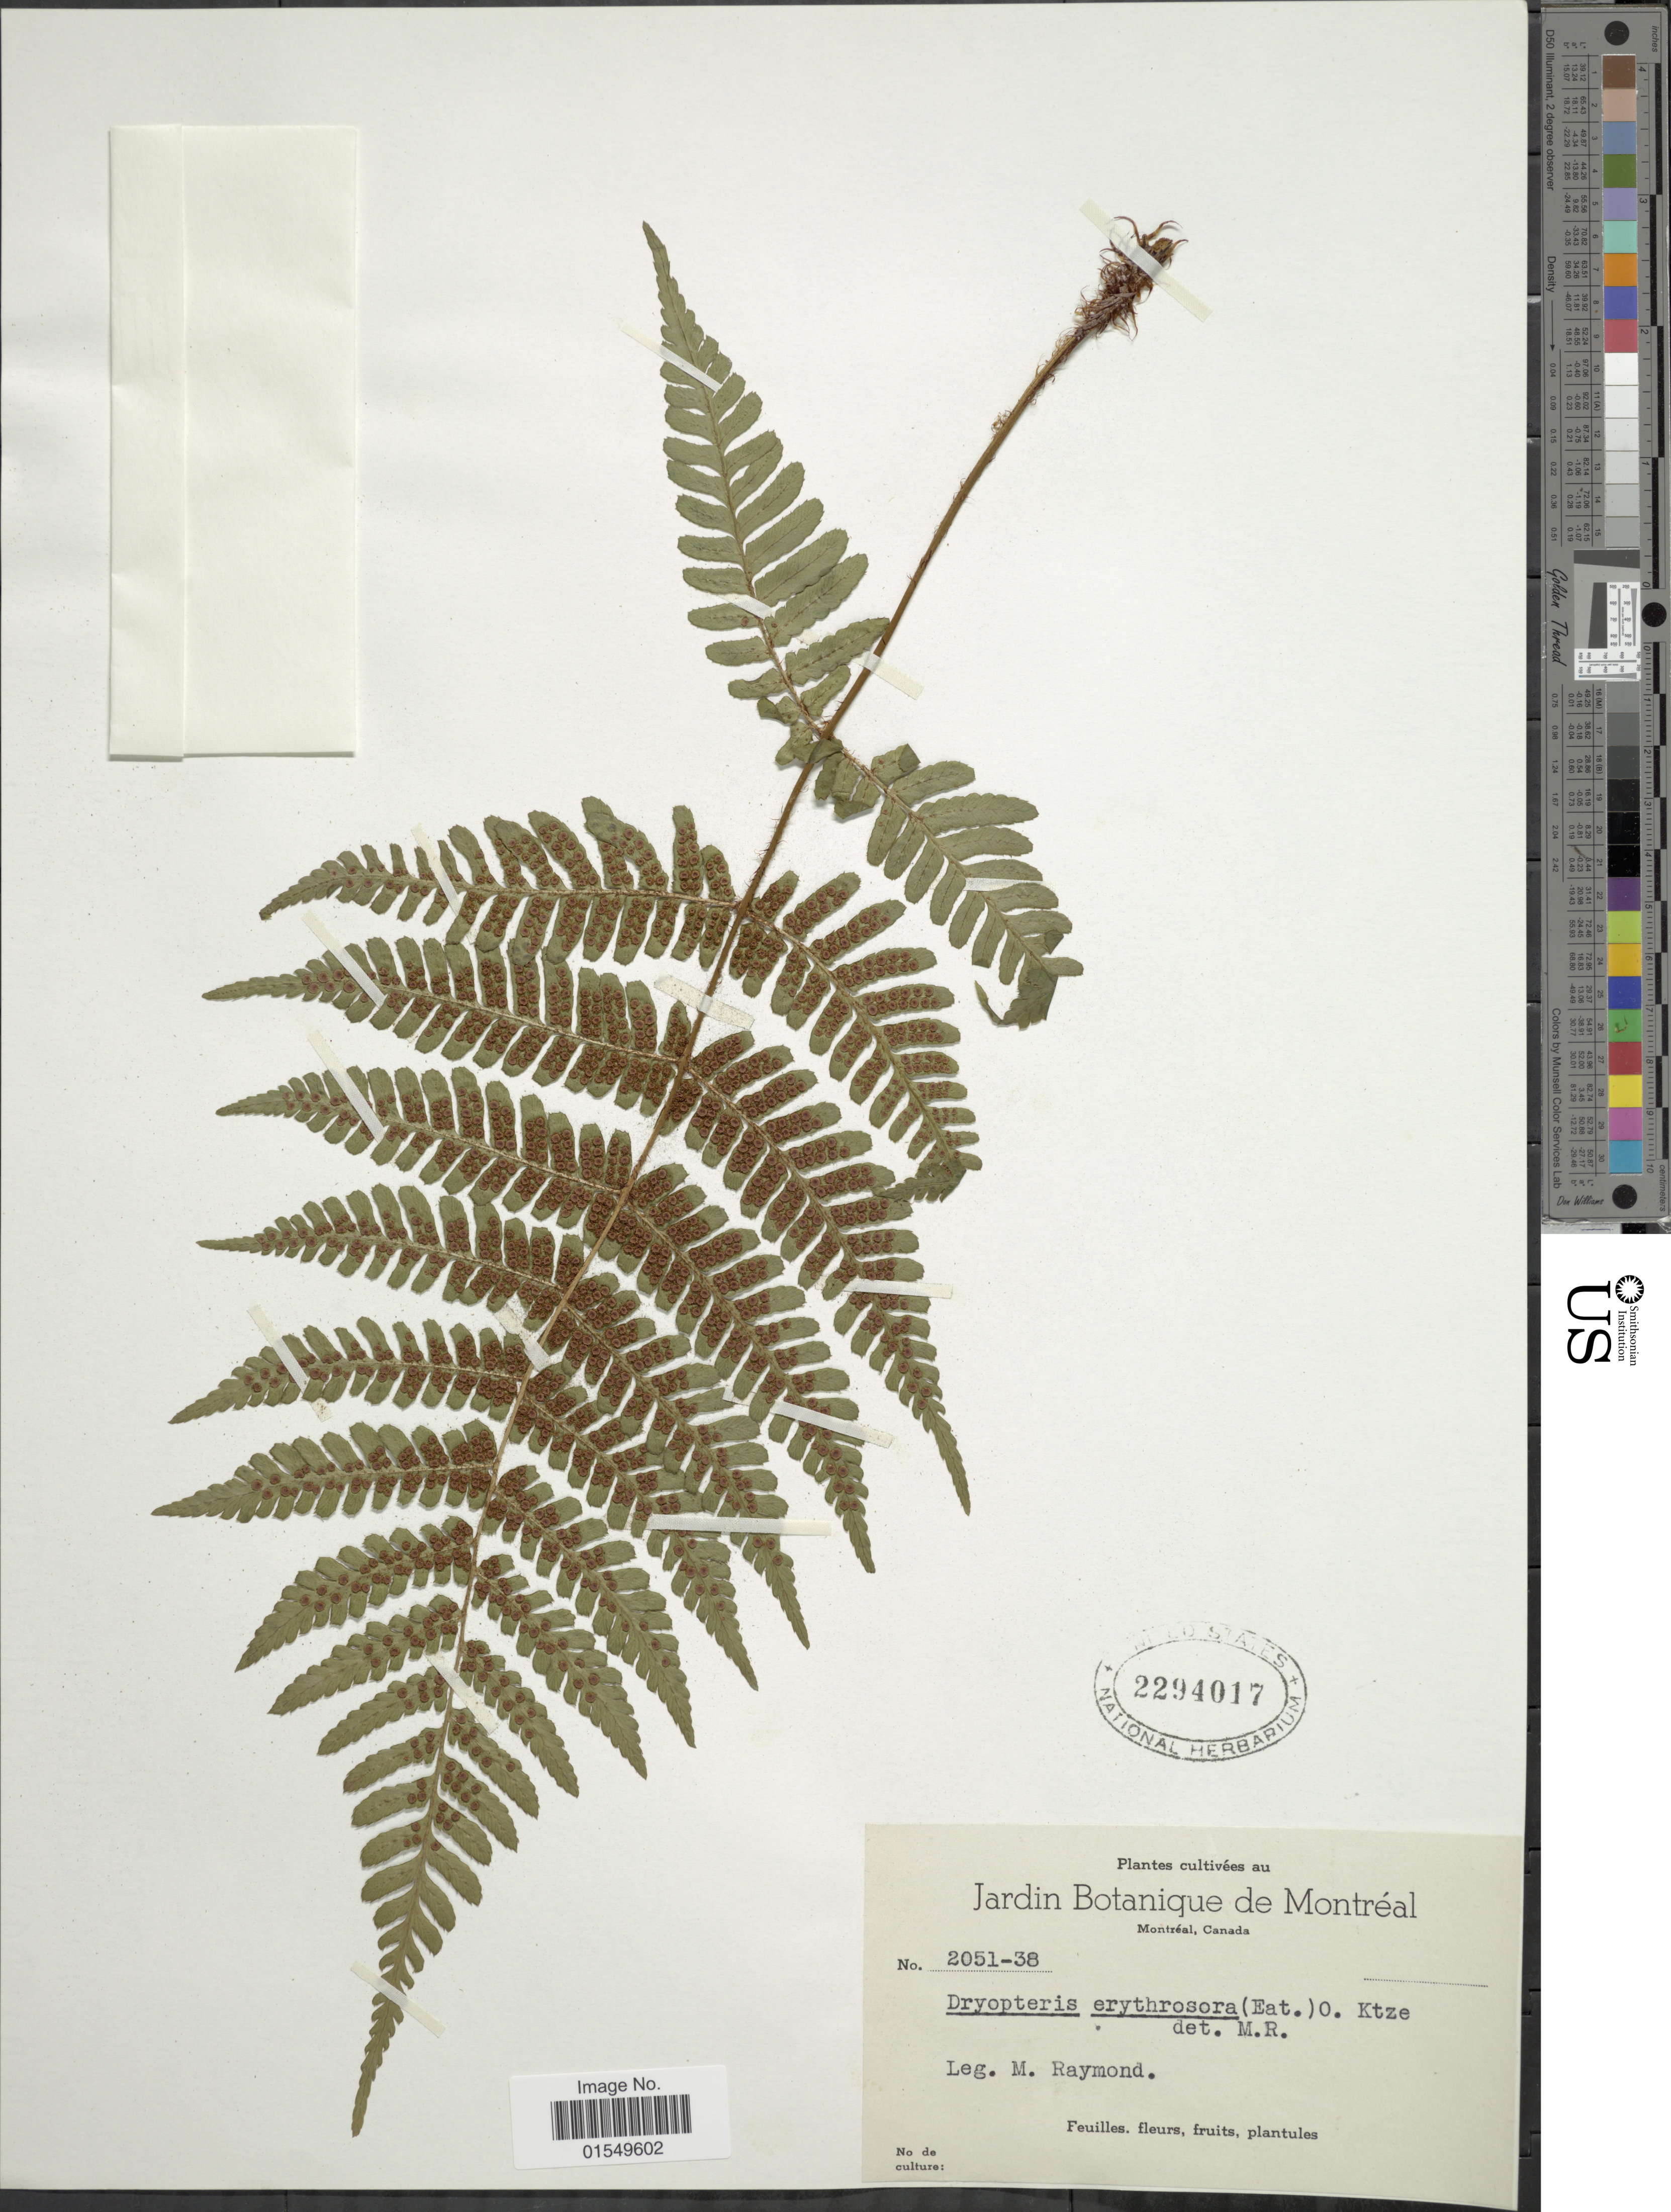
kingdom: Plantae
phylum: Tracheophyta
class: Polypodiopsida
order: Polypodiales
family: Dryopteridaceae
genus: Dryopteris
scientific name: Dryopteris erythrosora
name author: (D.C. Eaton) Kuntze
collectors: M. Raymond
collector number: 2051-38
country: Canada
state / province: Quebec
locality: Jardin Botanique de Montreal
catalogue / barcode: US 2294017